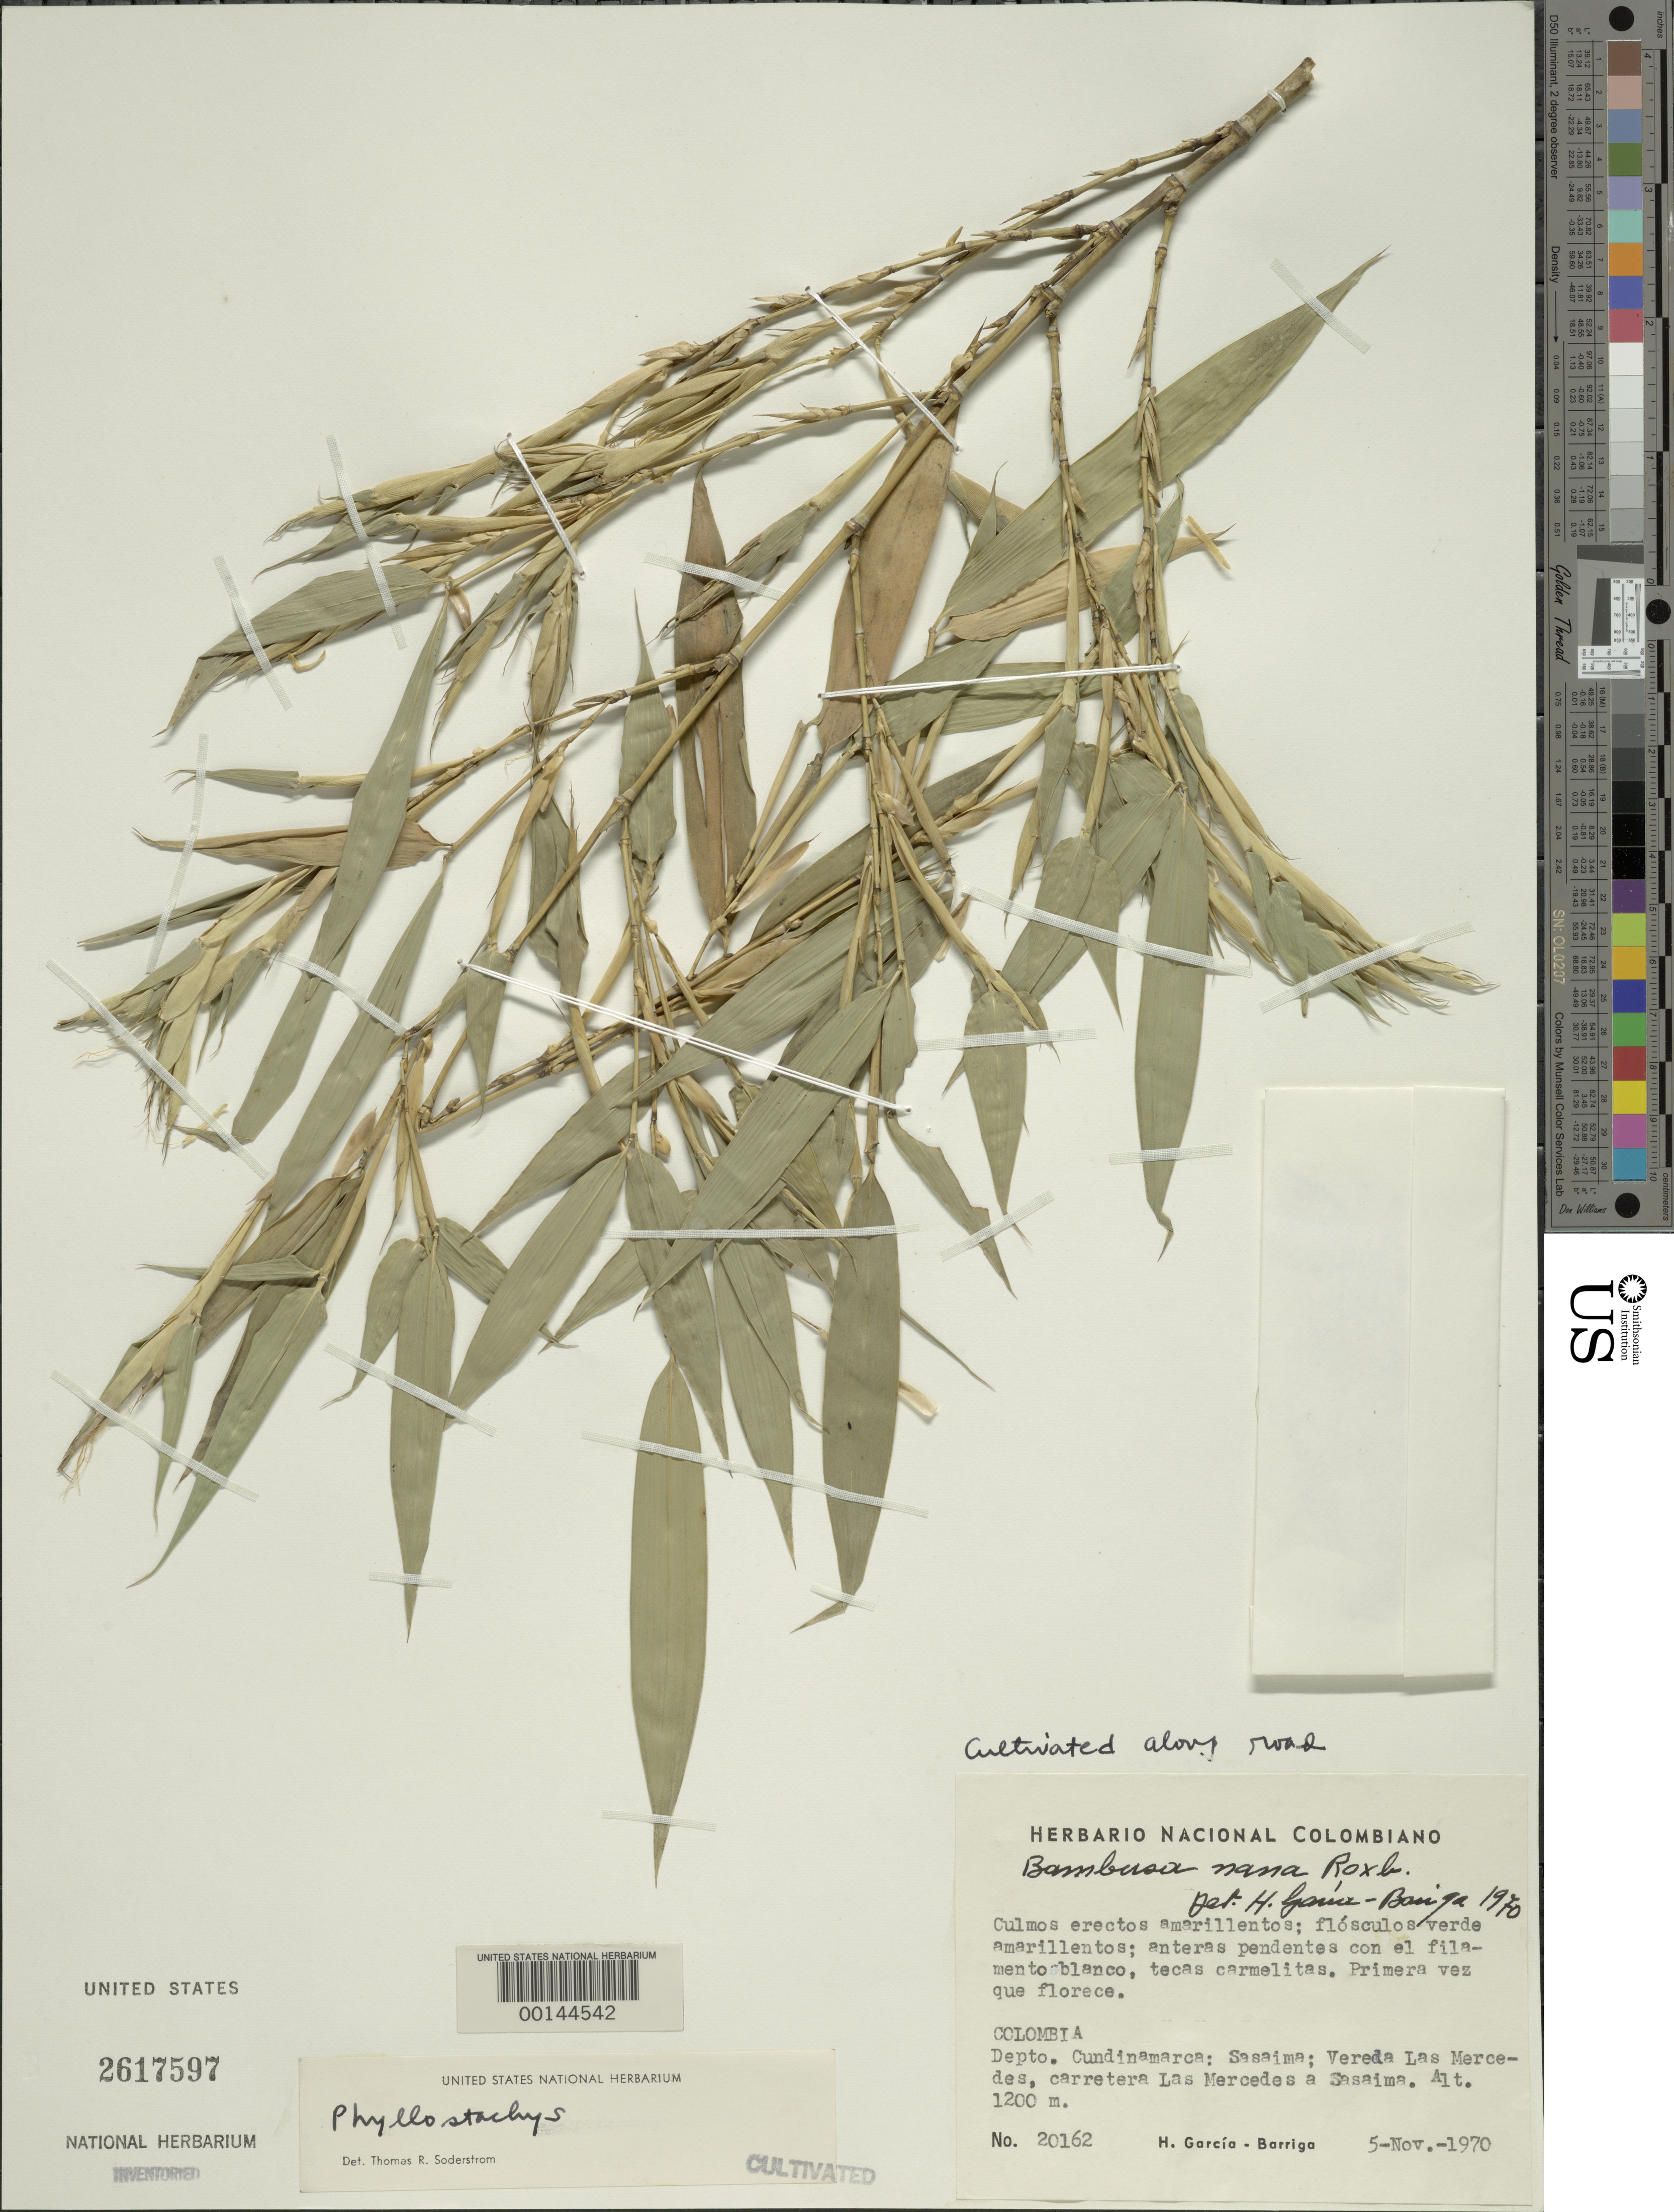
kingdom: Plantae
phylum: Tracheophyta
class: Liliopsida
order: Poales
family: Poaceae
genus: Phyllostachys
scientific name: Phyllostachys sp.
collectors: H. García Barriga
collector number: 20162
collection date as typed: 05 Nov 1970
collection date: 1970-11-05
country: Colombia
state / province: Cundinamarca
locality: Sasaima, Vereda las Mercedes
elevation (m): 1200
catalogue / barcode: US 2617597